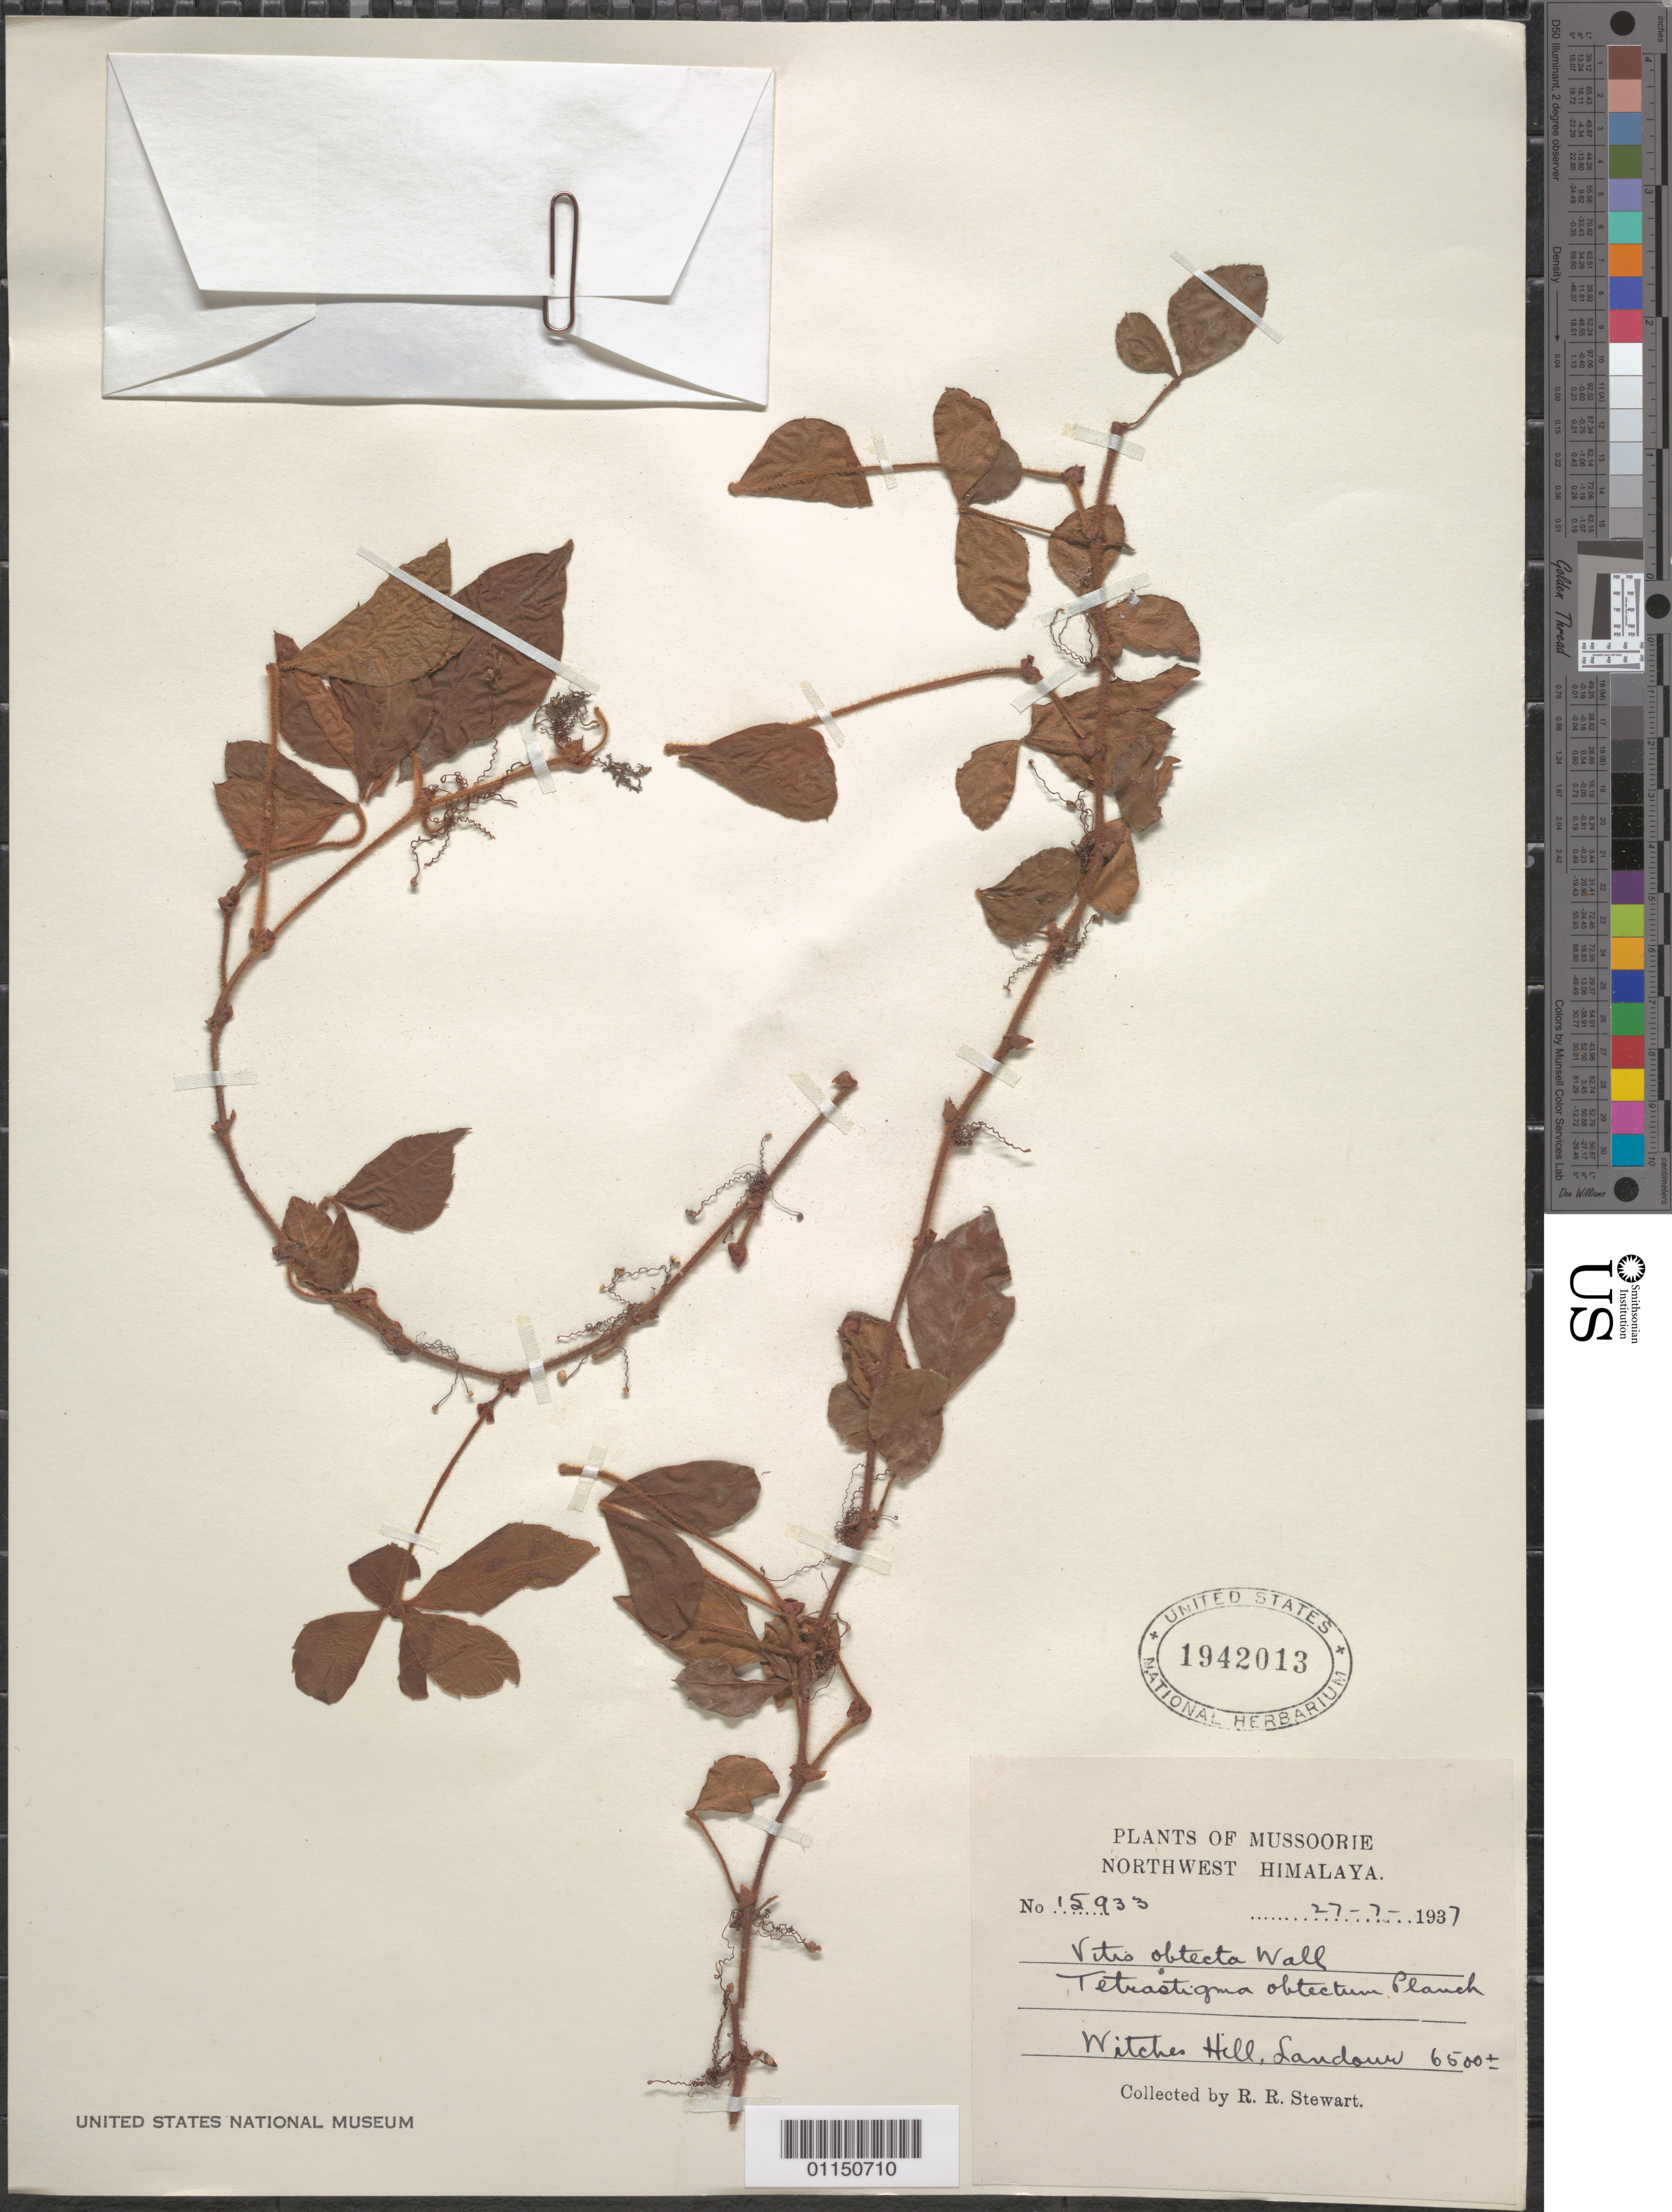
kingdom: Plantae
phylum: Tracheophyta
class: Magnoliopsida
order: Vitales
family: Vitaceae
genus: Tetrastigma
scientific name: Tetrastigma obtectum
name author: (Wall. ex Laws.) Planch. ex Franch.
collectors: R. R. Stewart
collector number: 15933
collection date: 1937-07-27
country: India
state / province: Uttarakhand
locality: Landau. Himalaya.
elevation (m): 1981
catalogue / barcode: US 1942013